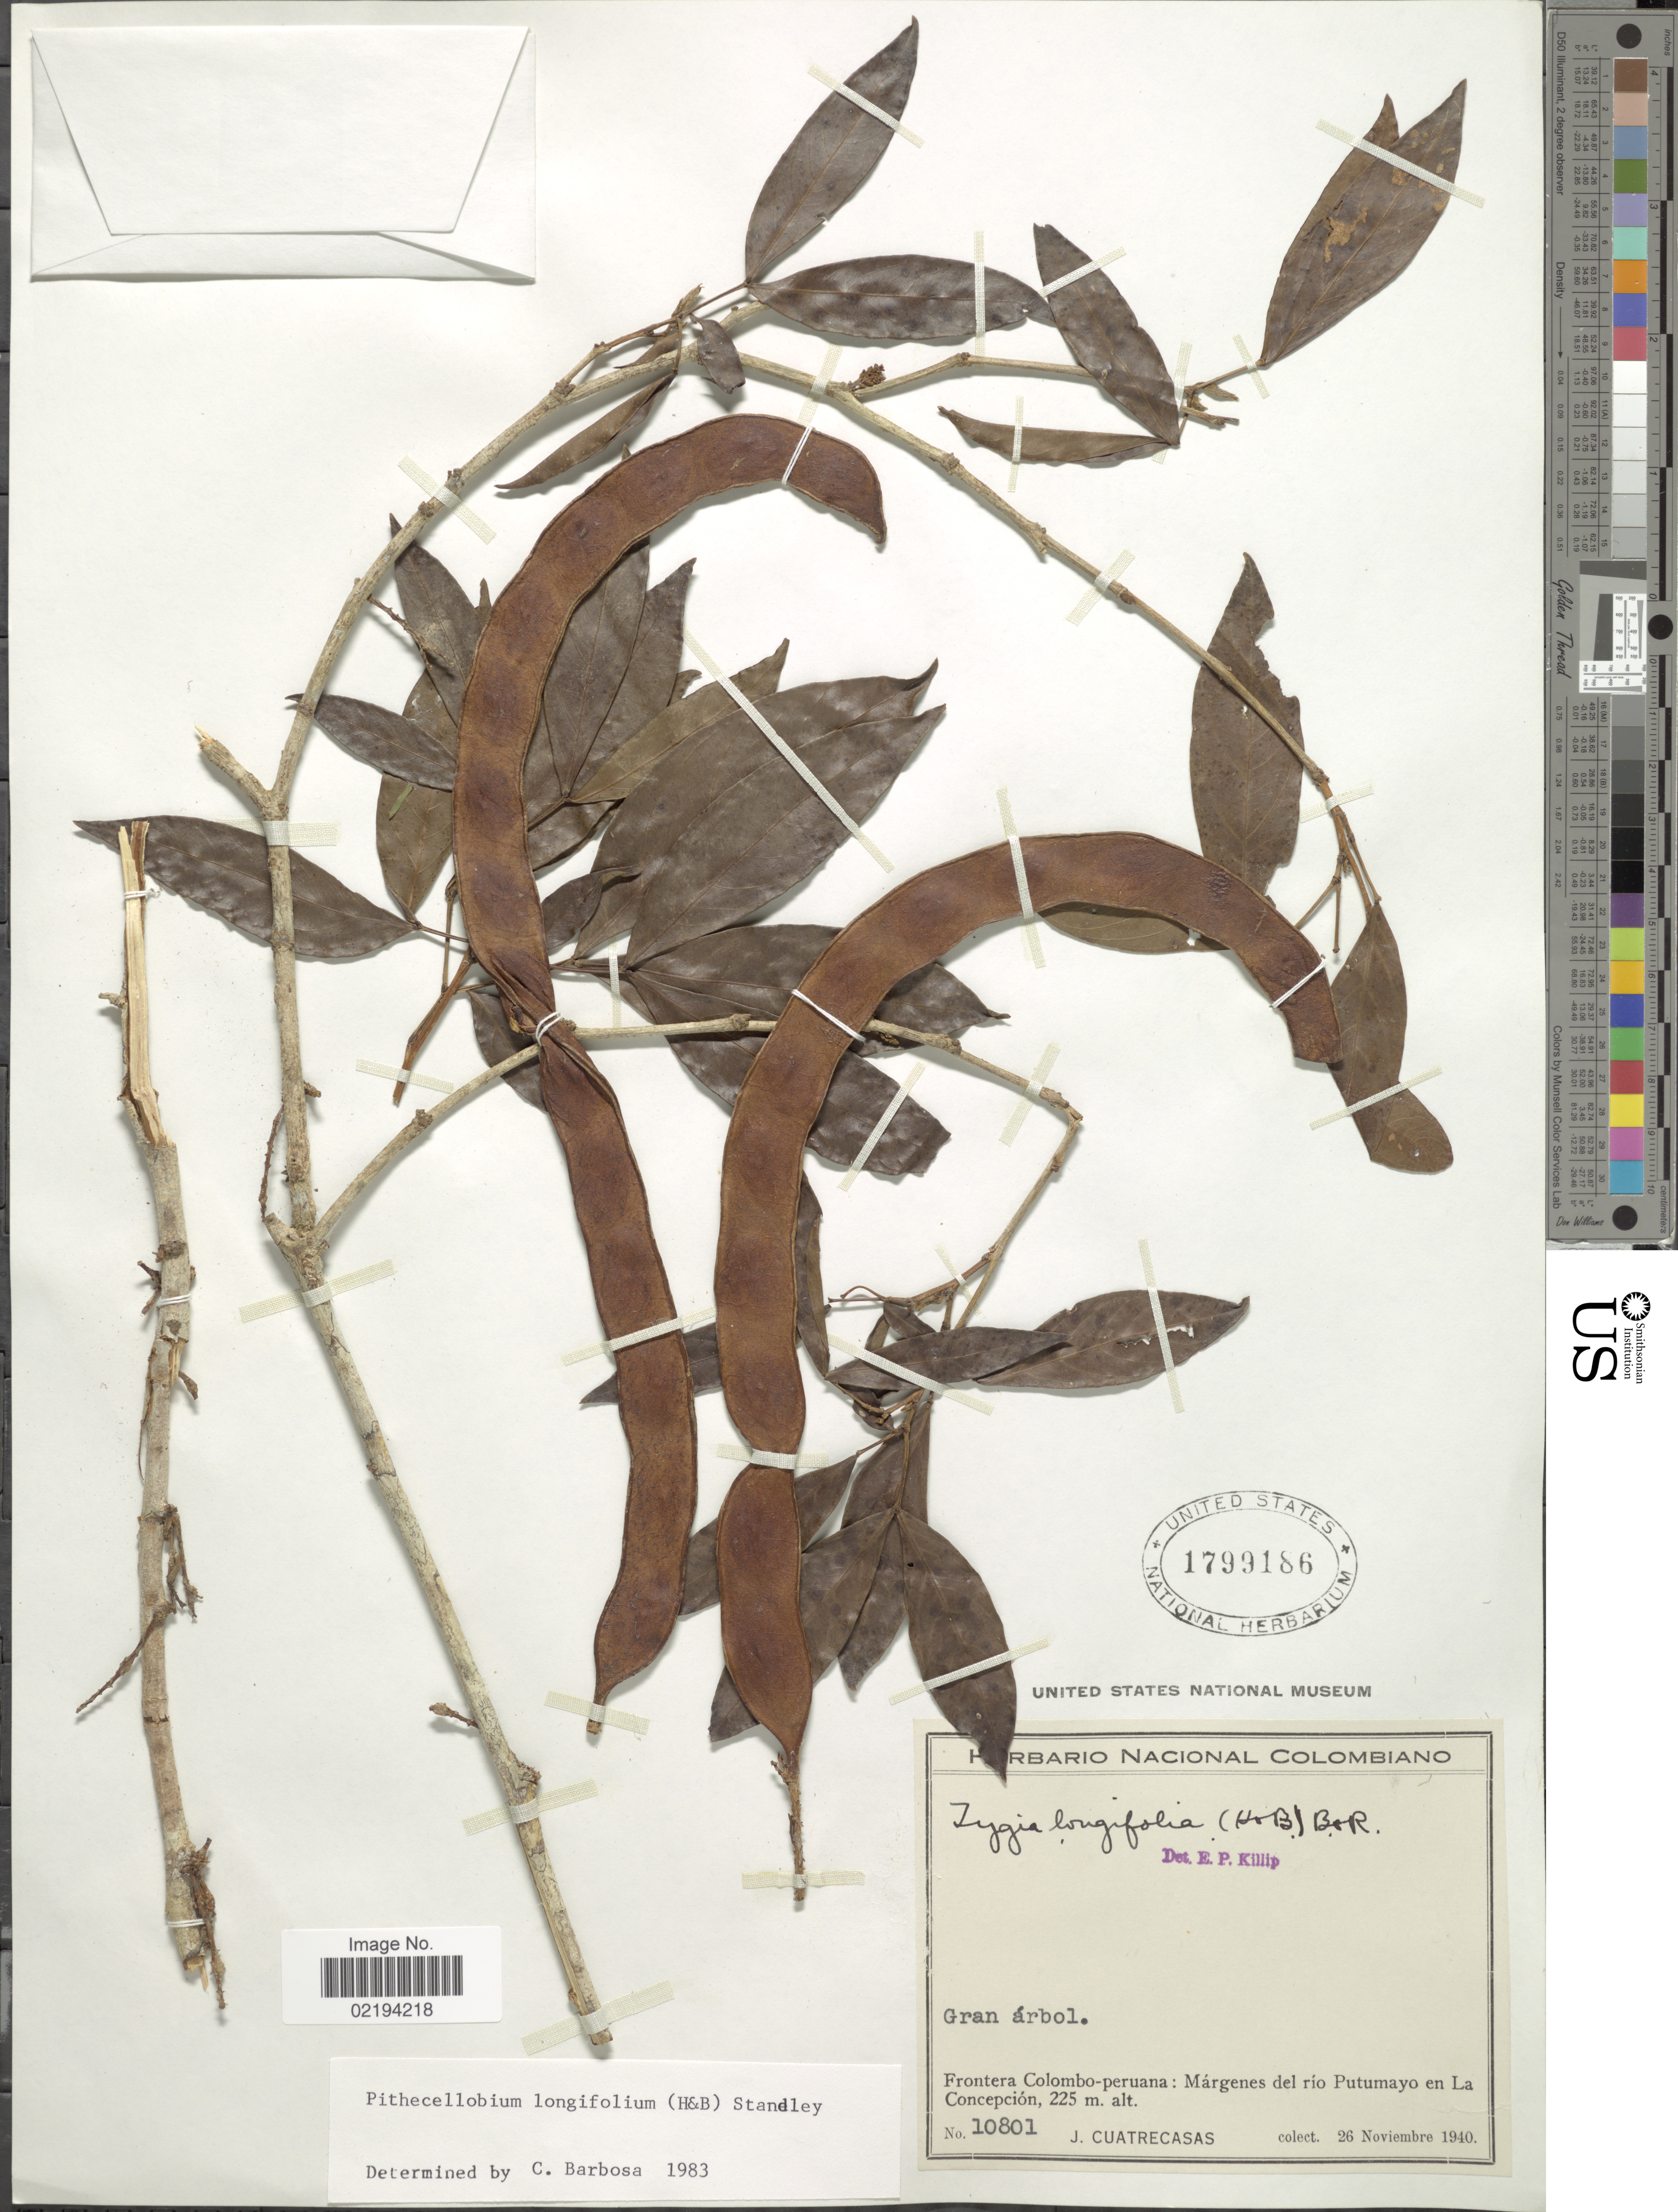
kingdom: Plantae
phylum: Tracheophyta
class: Magnoliopsida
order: Fabales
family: Fabaceae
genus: Zygia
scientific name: Zygia longifolia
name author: (Willd.) Britton & Rose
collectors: J. Cuatrecasas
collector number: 10801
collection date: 1940-11-26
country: Colombia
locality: Frontera Colombo-peruana: Margenes del rio Putumayo en La Concepcion.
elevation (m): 225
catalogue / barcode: US 1799186